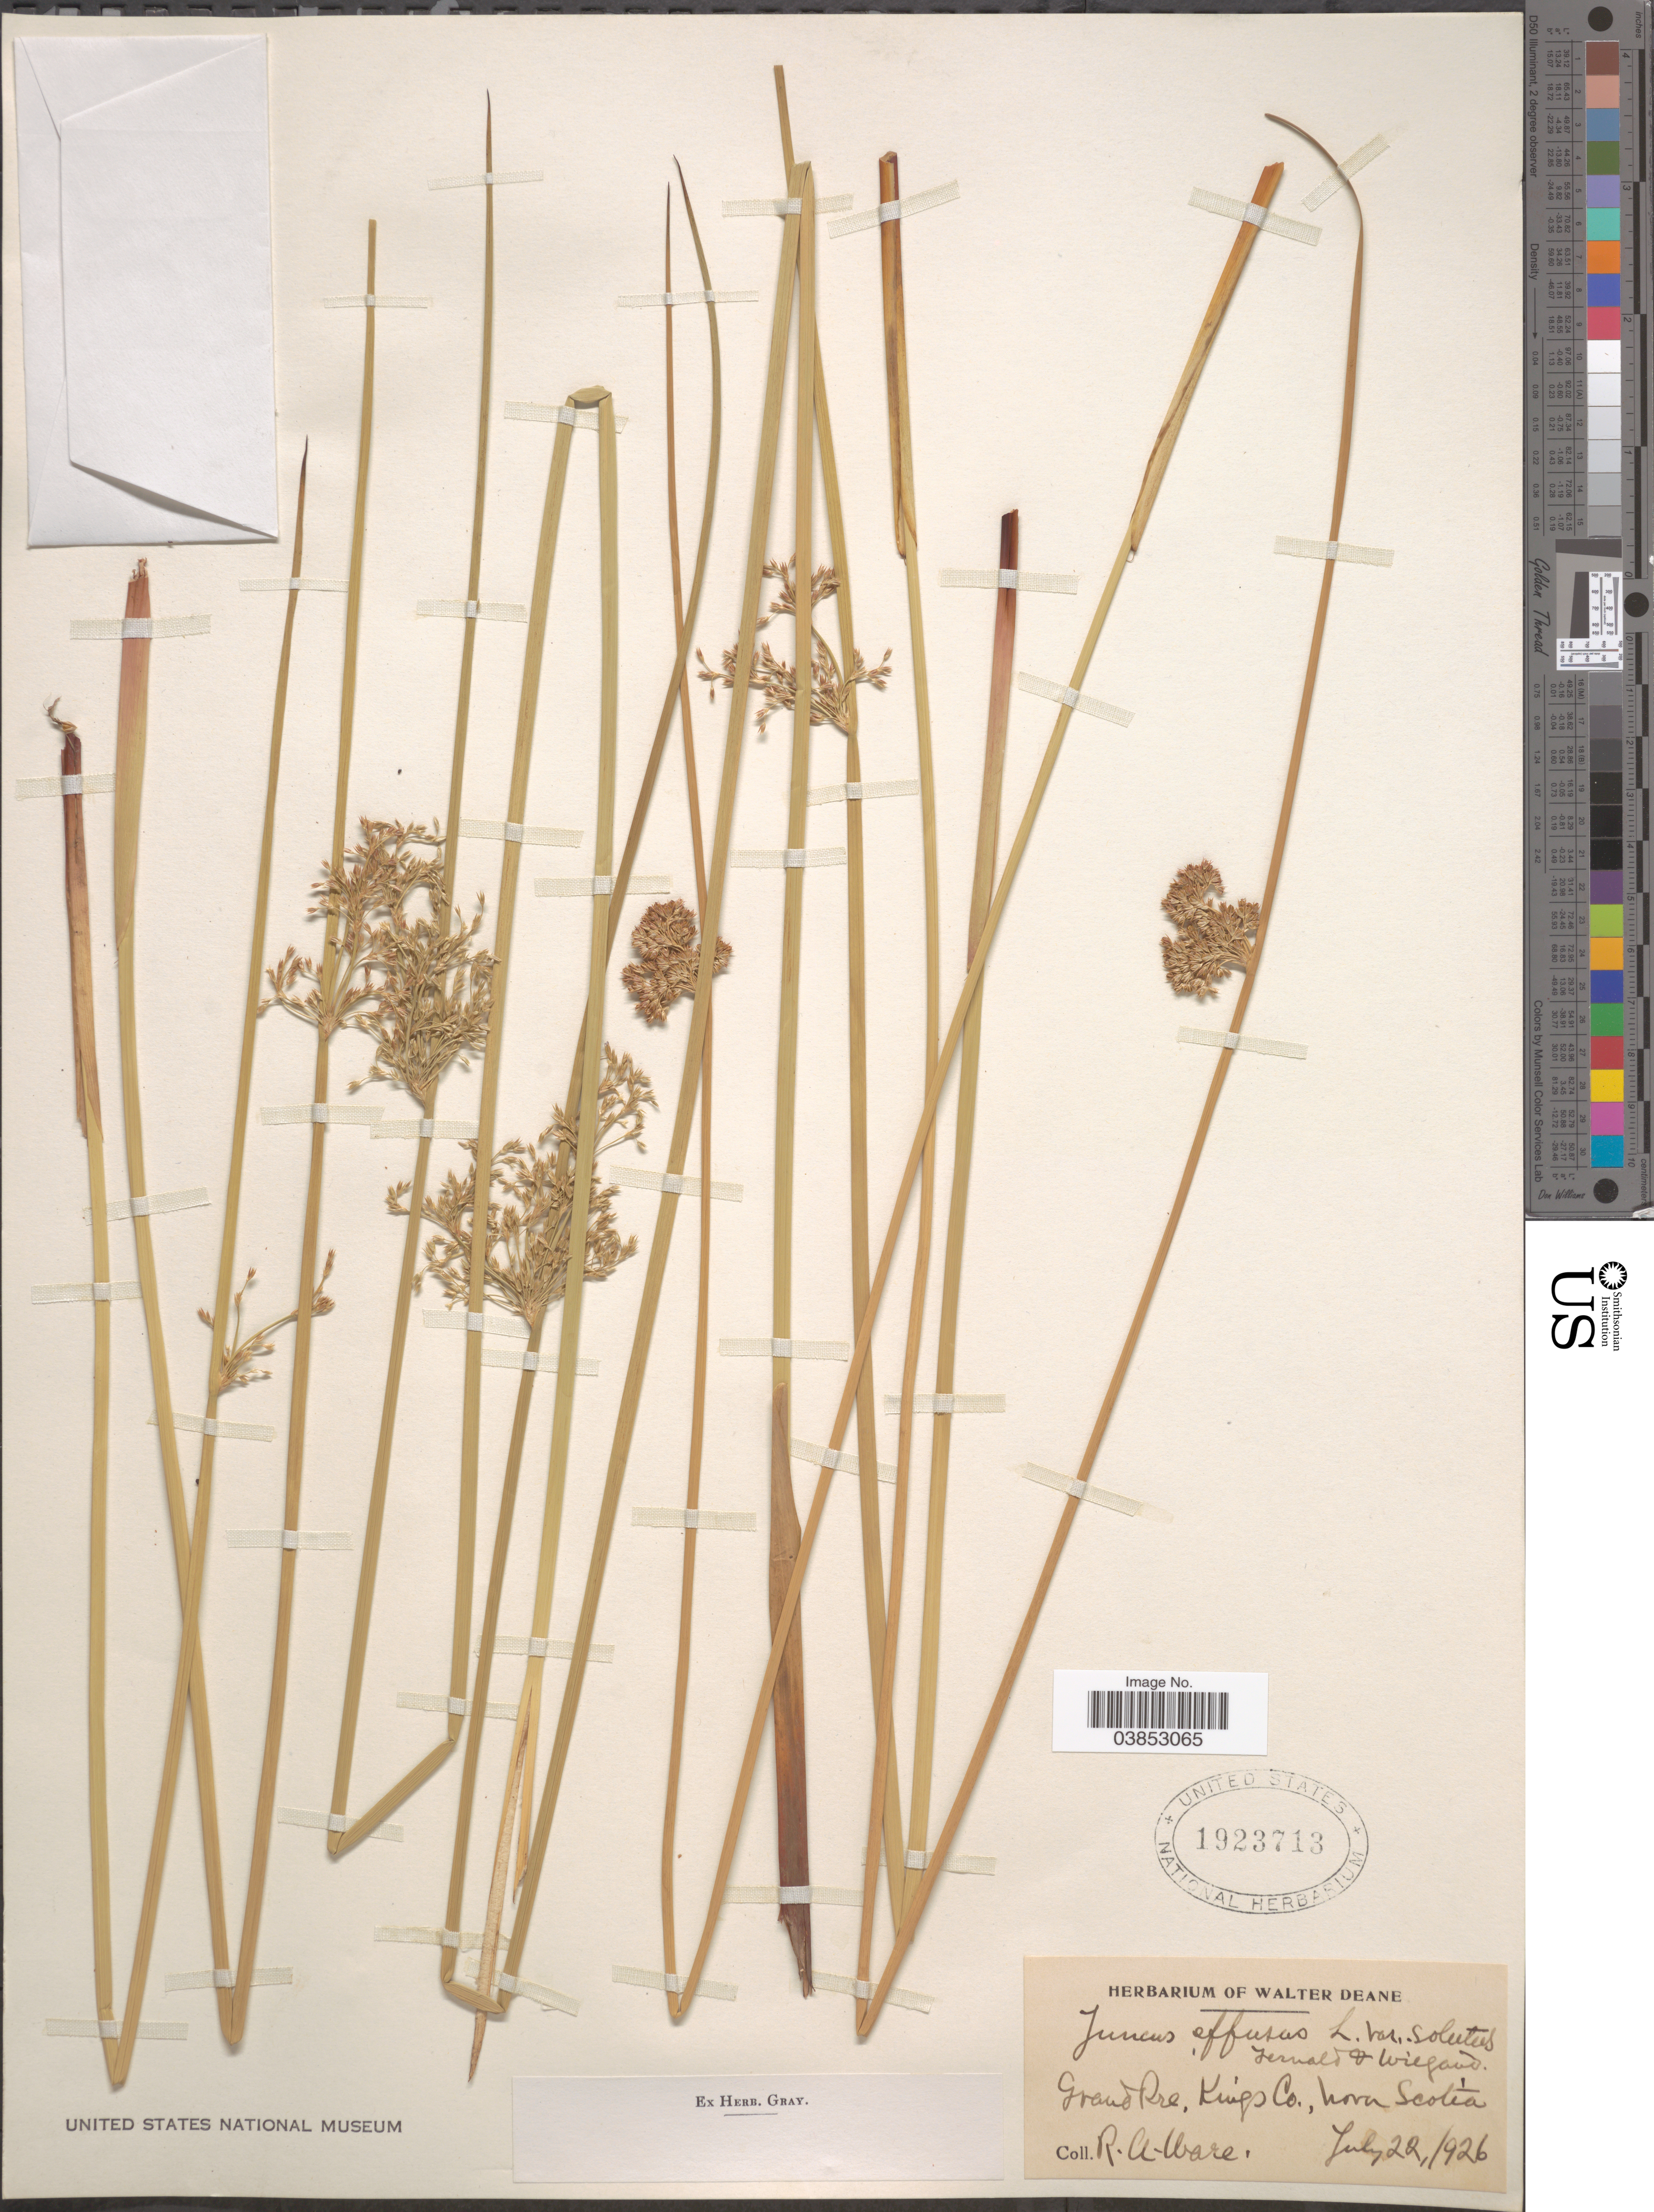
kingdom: Plantae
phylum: Tracheophyta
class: Liliopsida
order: Poales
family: Juncaceae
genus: Juncus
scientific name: Juncus effusus var. solutus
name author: Fernald & Wiegand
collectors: R. Ware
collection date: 1926-07-22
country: Canada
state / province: Nova Scotia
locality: Grand Pre, Kings Co.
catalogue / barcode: US 1923713